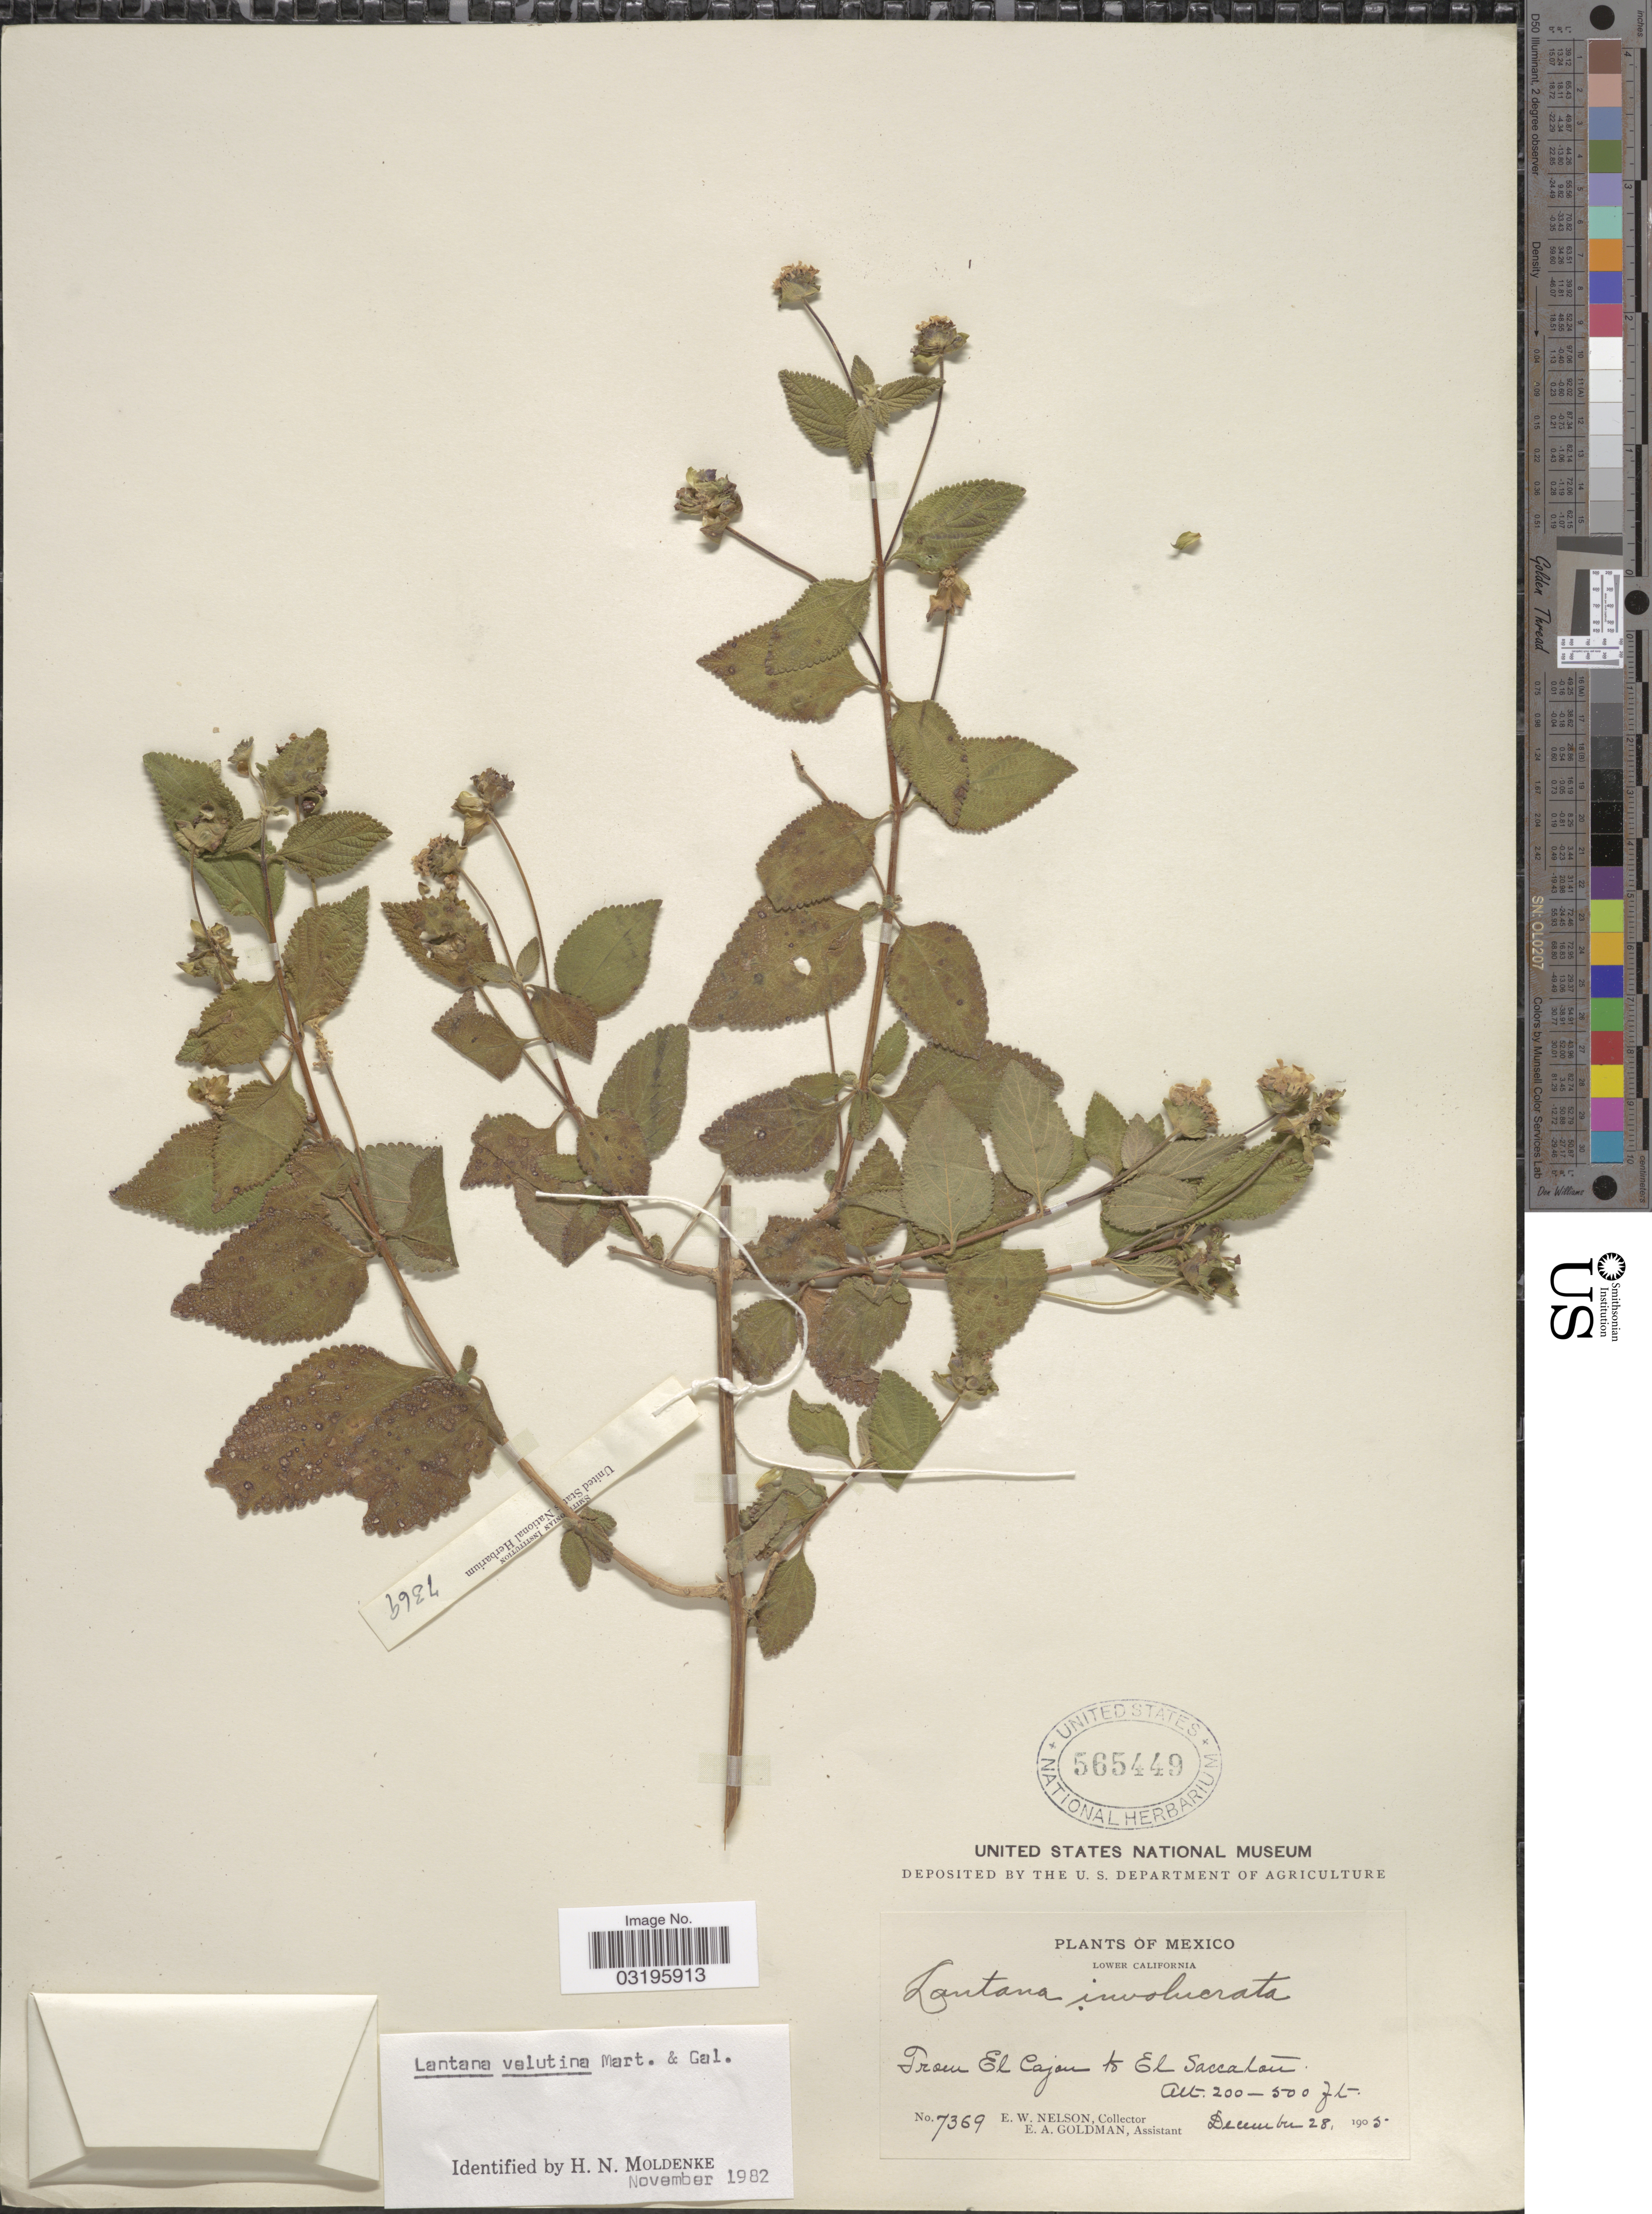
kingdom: Plantae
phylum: Tracheophyta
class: Magnoliopsida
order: Lamiales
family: Verbenaceae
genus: Lantana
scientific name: Lantana velutina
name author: M. Martens & Galeotti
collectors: E. W. Nelson & E. A. Goldman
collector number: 7369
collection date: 1905-12-28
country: Mexico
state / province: Baja California Sur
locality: Lower California. From El Cajon to El Saccaton.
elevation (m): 61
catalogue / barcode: US 565449